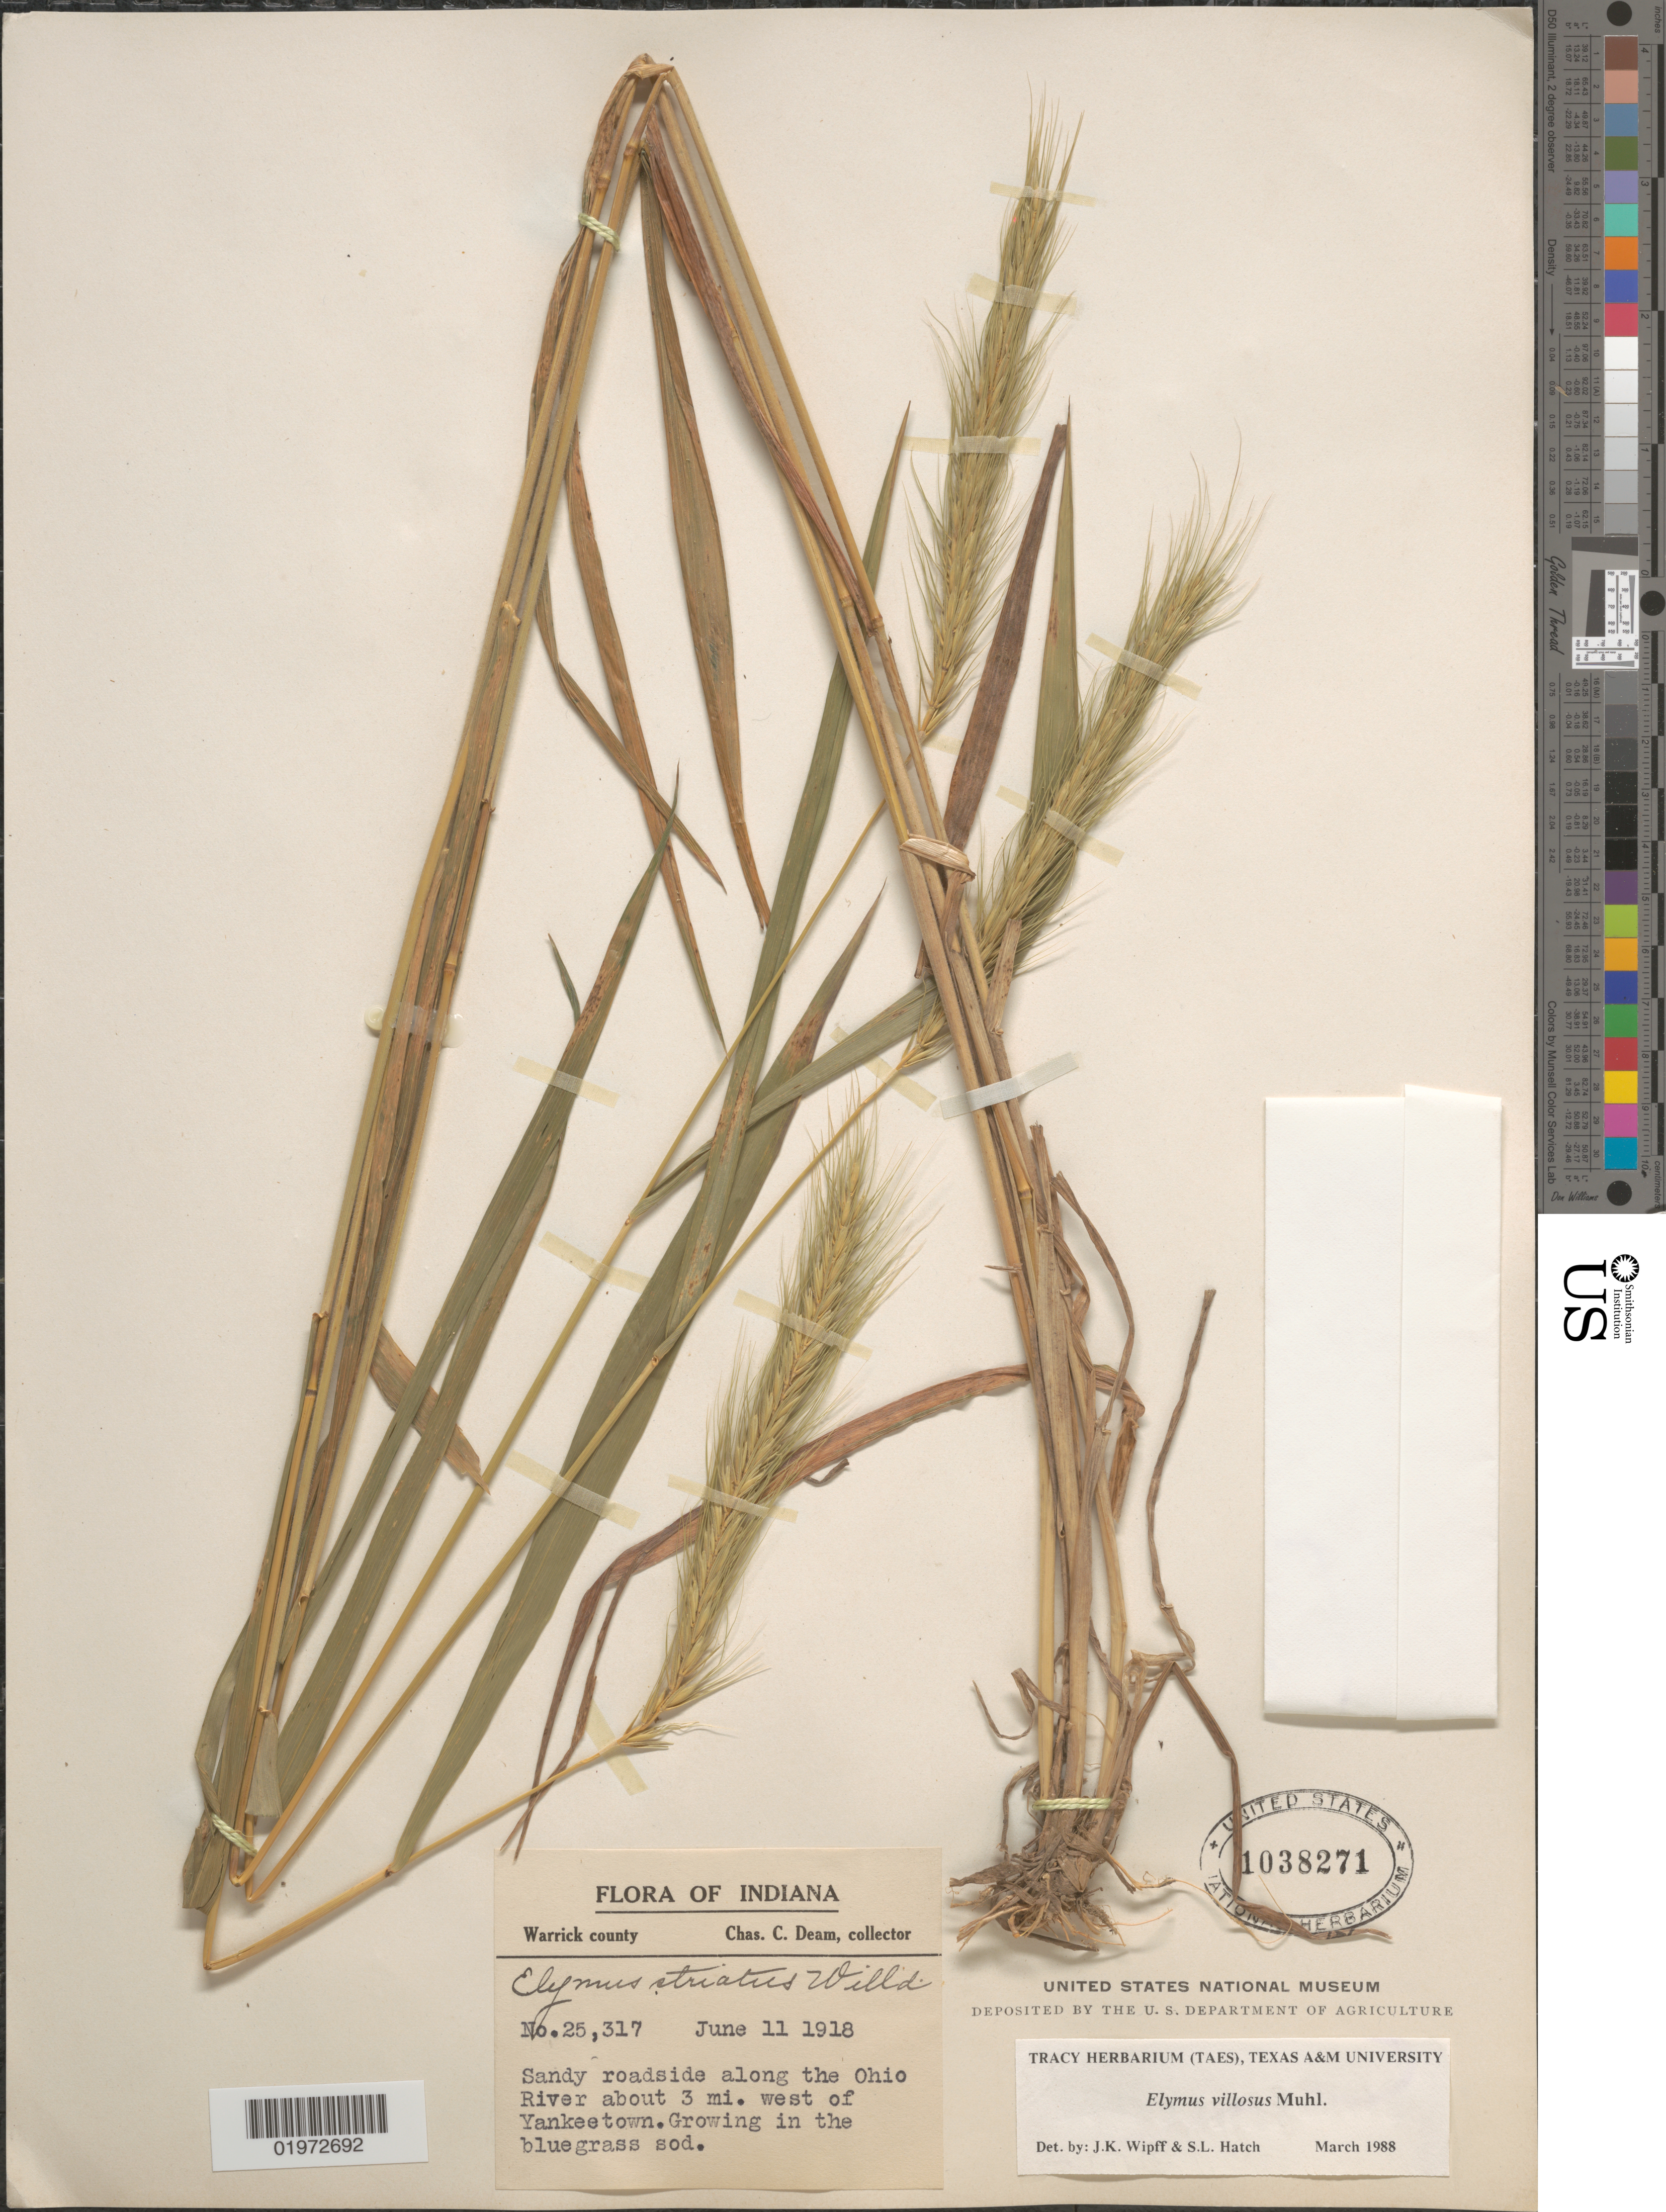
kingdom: Plantae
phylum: Tracheophyta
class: Liliopsida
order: Poales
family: Poaceae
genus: Elymus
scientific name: Elymus villosus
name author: Muhl. ex Willd.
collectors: C. C. Deam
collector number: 25317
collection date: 1918-06-11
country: United States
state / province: Indiana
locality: Warrick county. Sandy roadside along the Ohio River about 3 mi. west of Yankeetown.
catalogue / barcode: US 1038271